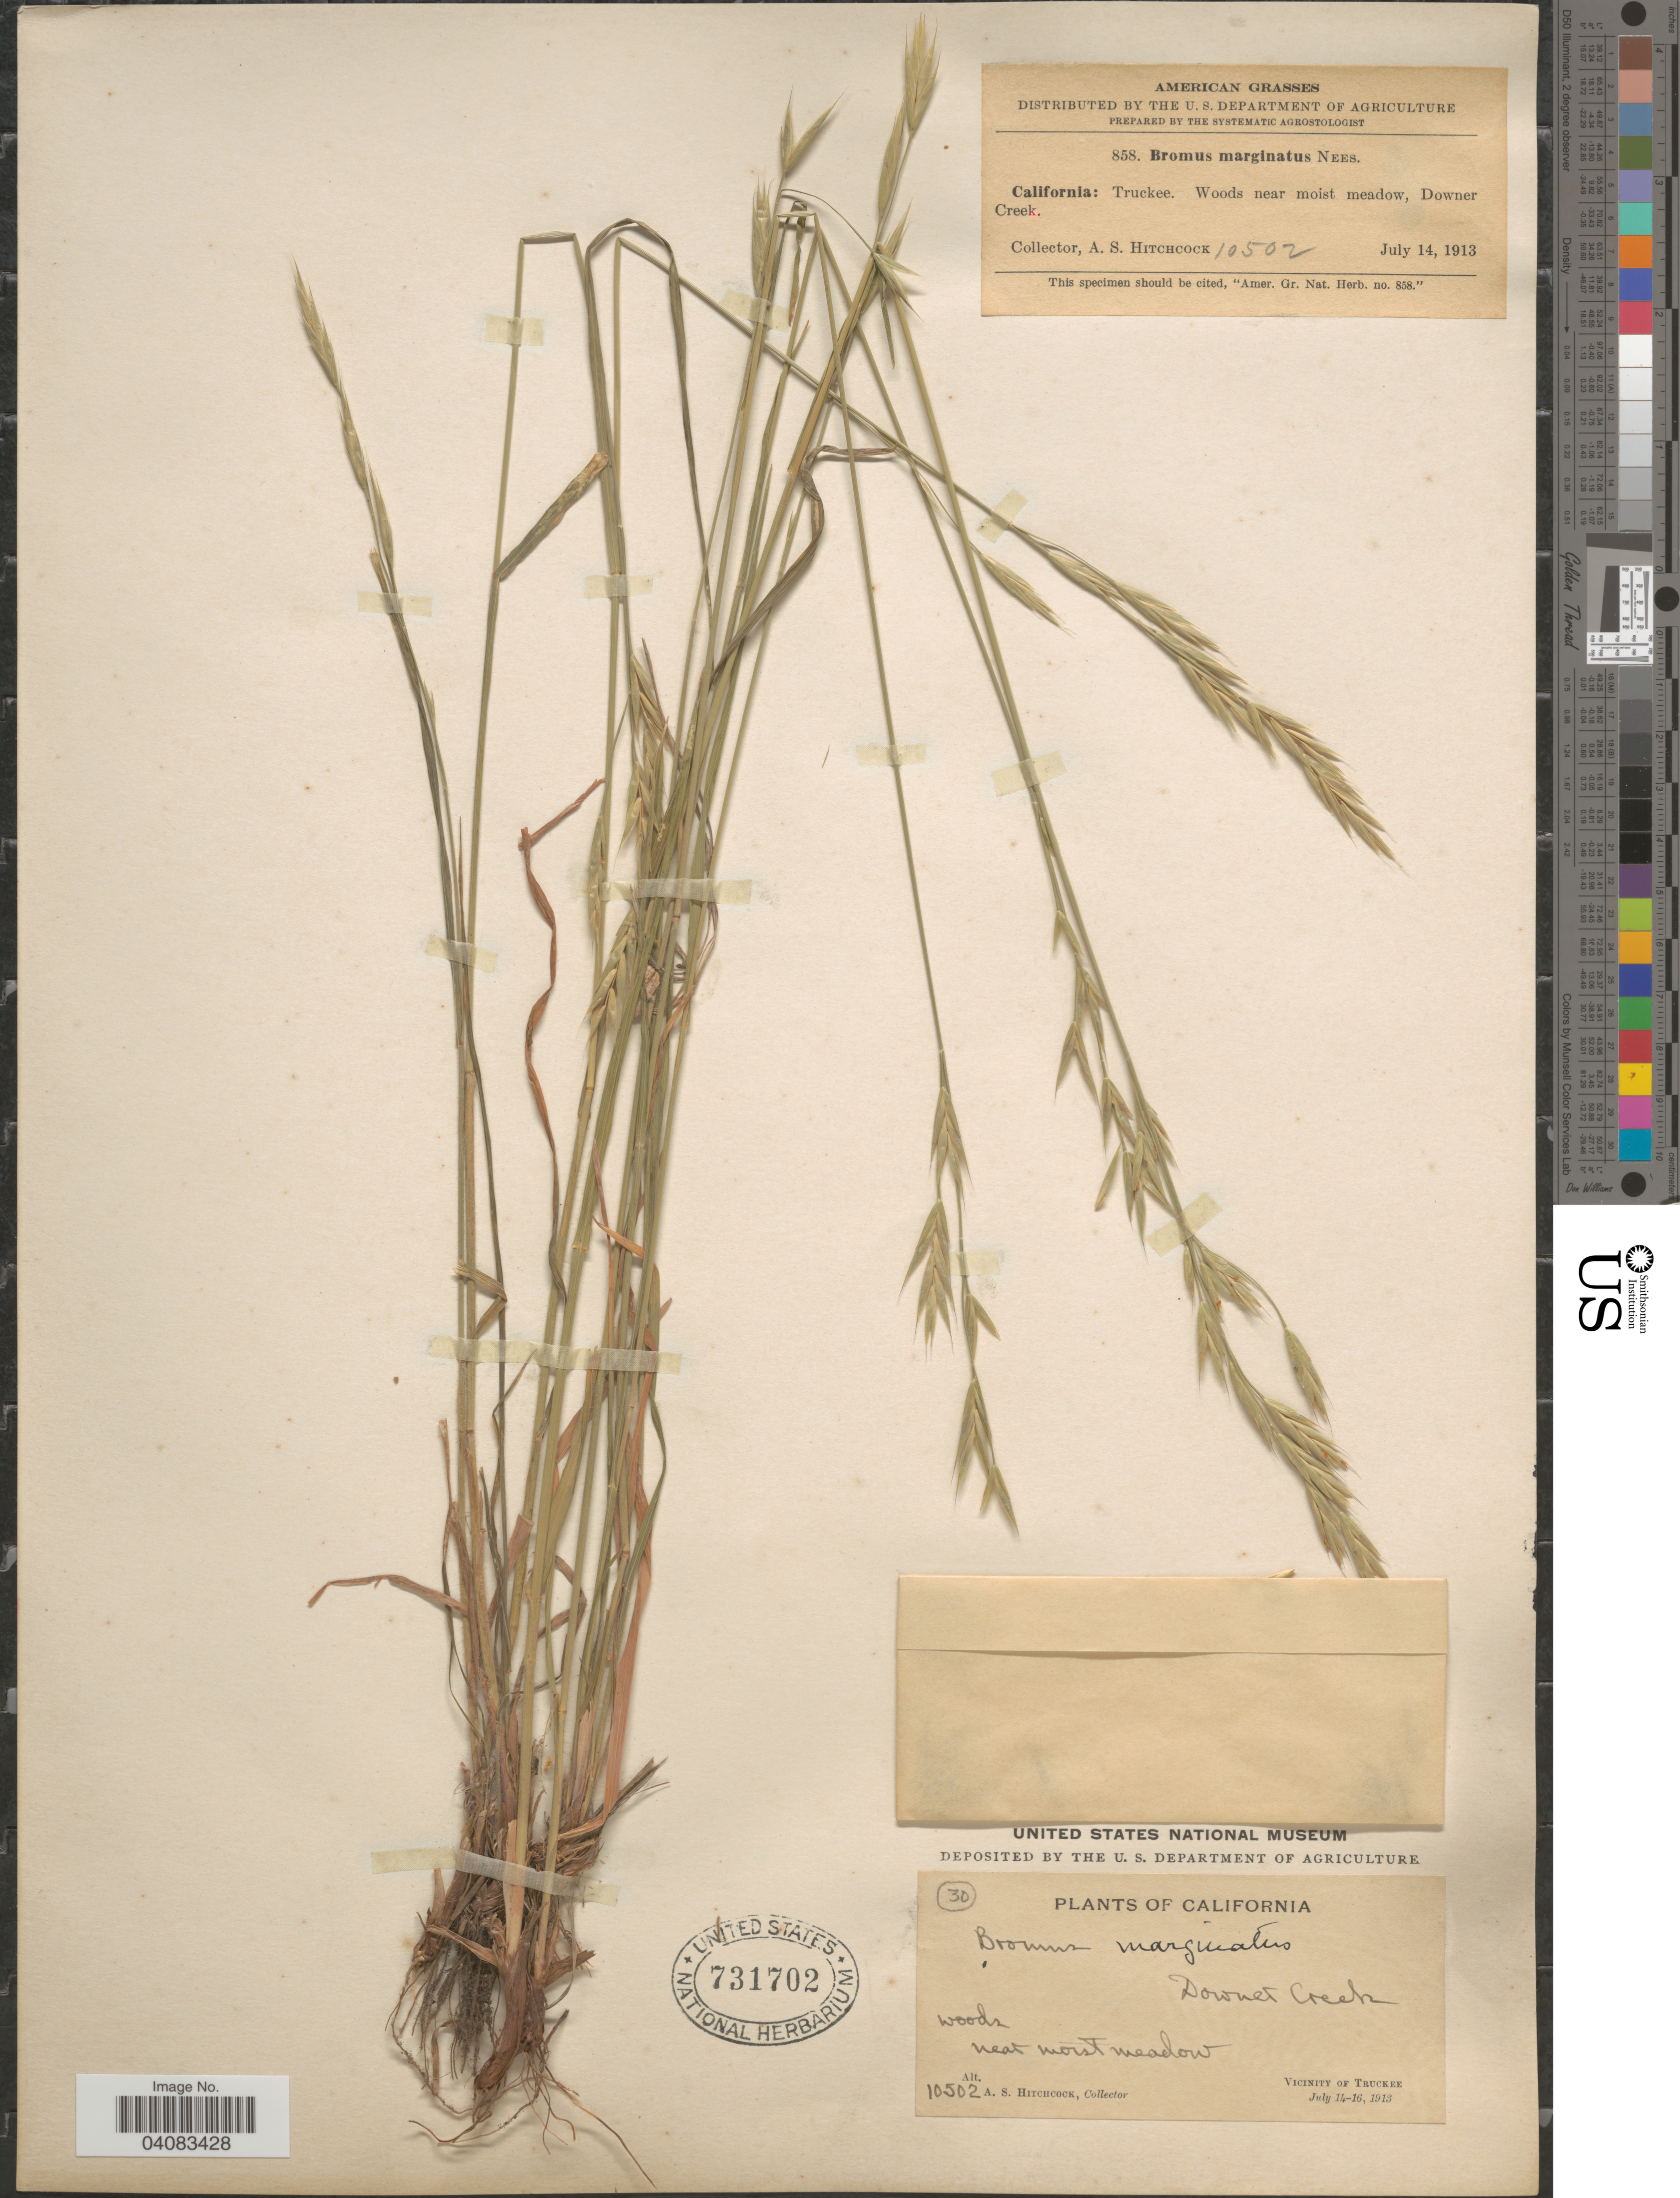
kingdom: Plantae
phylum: Tracheophyta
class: Liliopsida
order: Poales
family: Poaceae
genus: Bromus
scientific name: Bromus marginatus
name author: Nees ex Steud.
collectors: A. S. Hitchcock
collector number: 10502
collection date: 1913-07-14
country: United States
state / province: California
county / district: Nevada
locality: Downer Creek. Woods near moist meadow. Vicinity of Truckee.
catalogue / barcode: US 731702